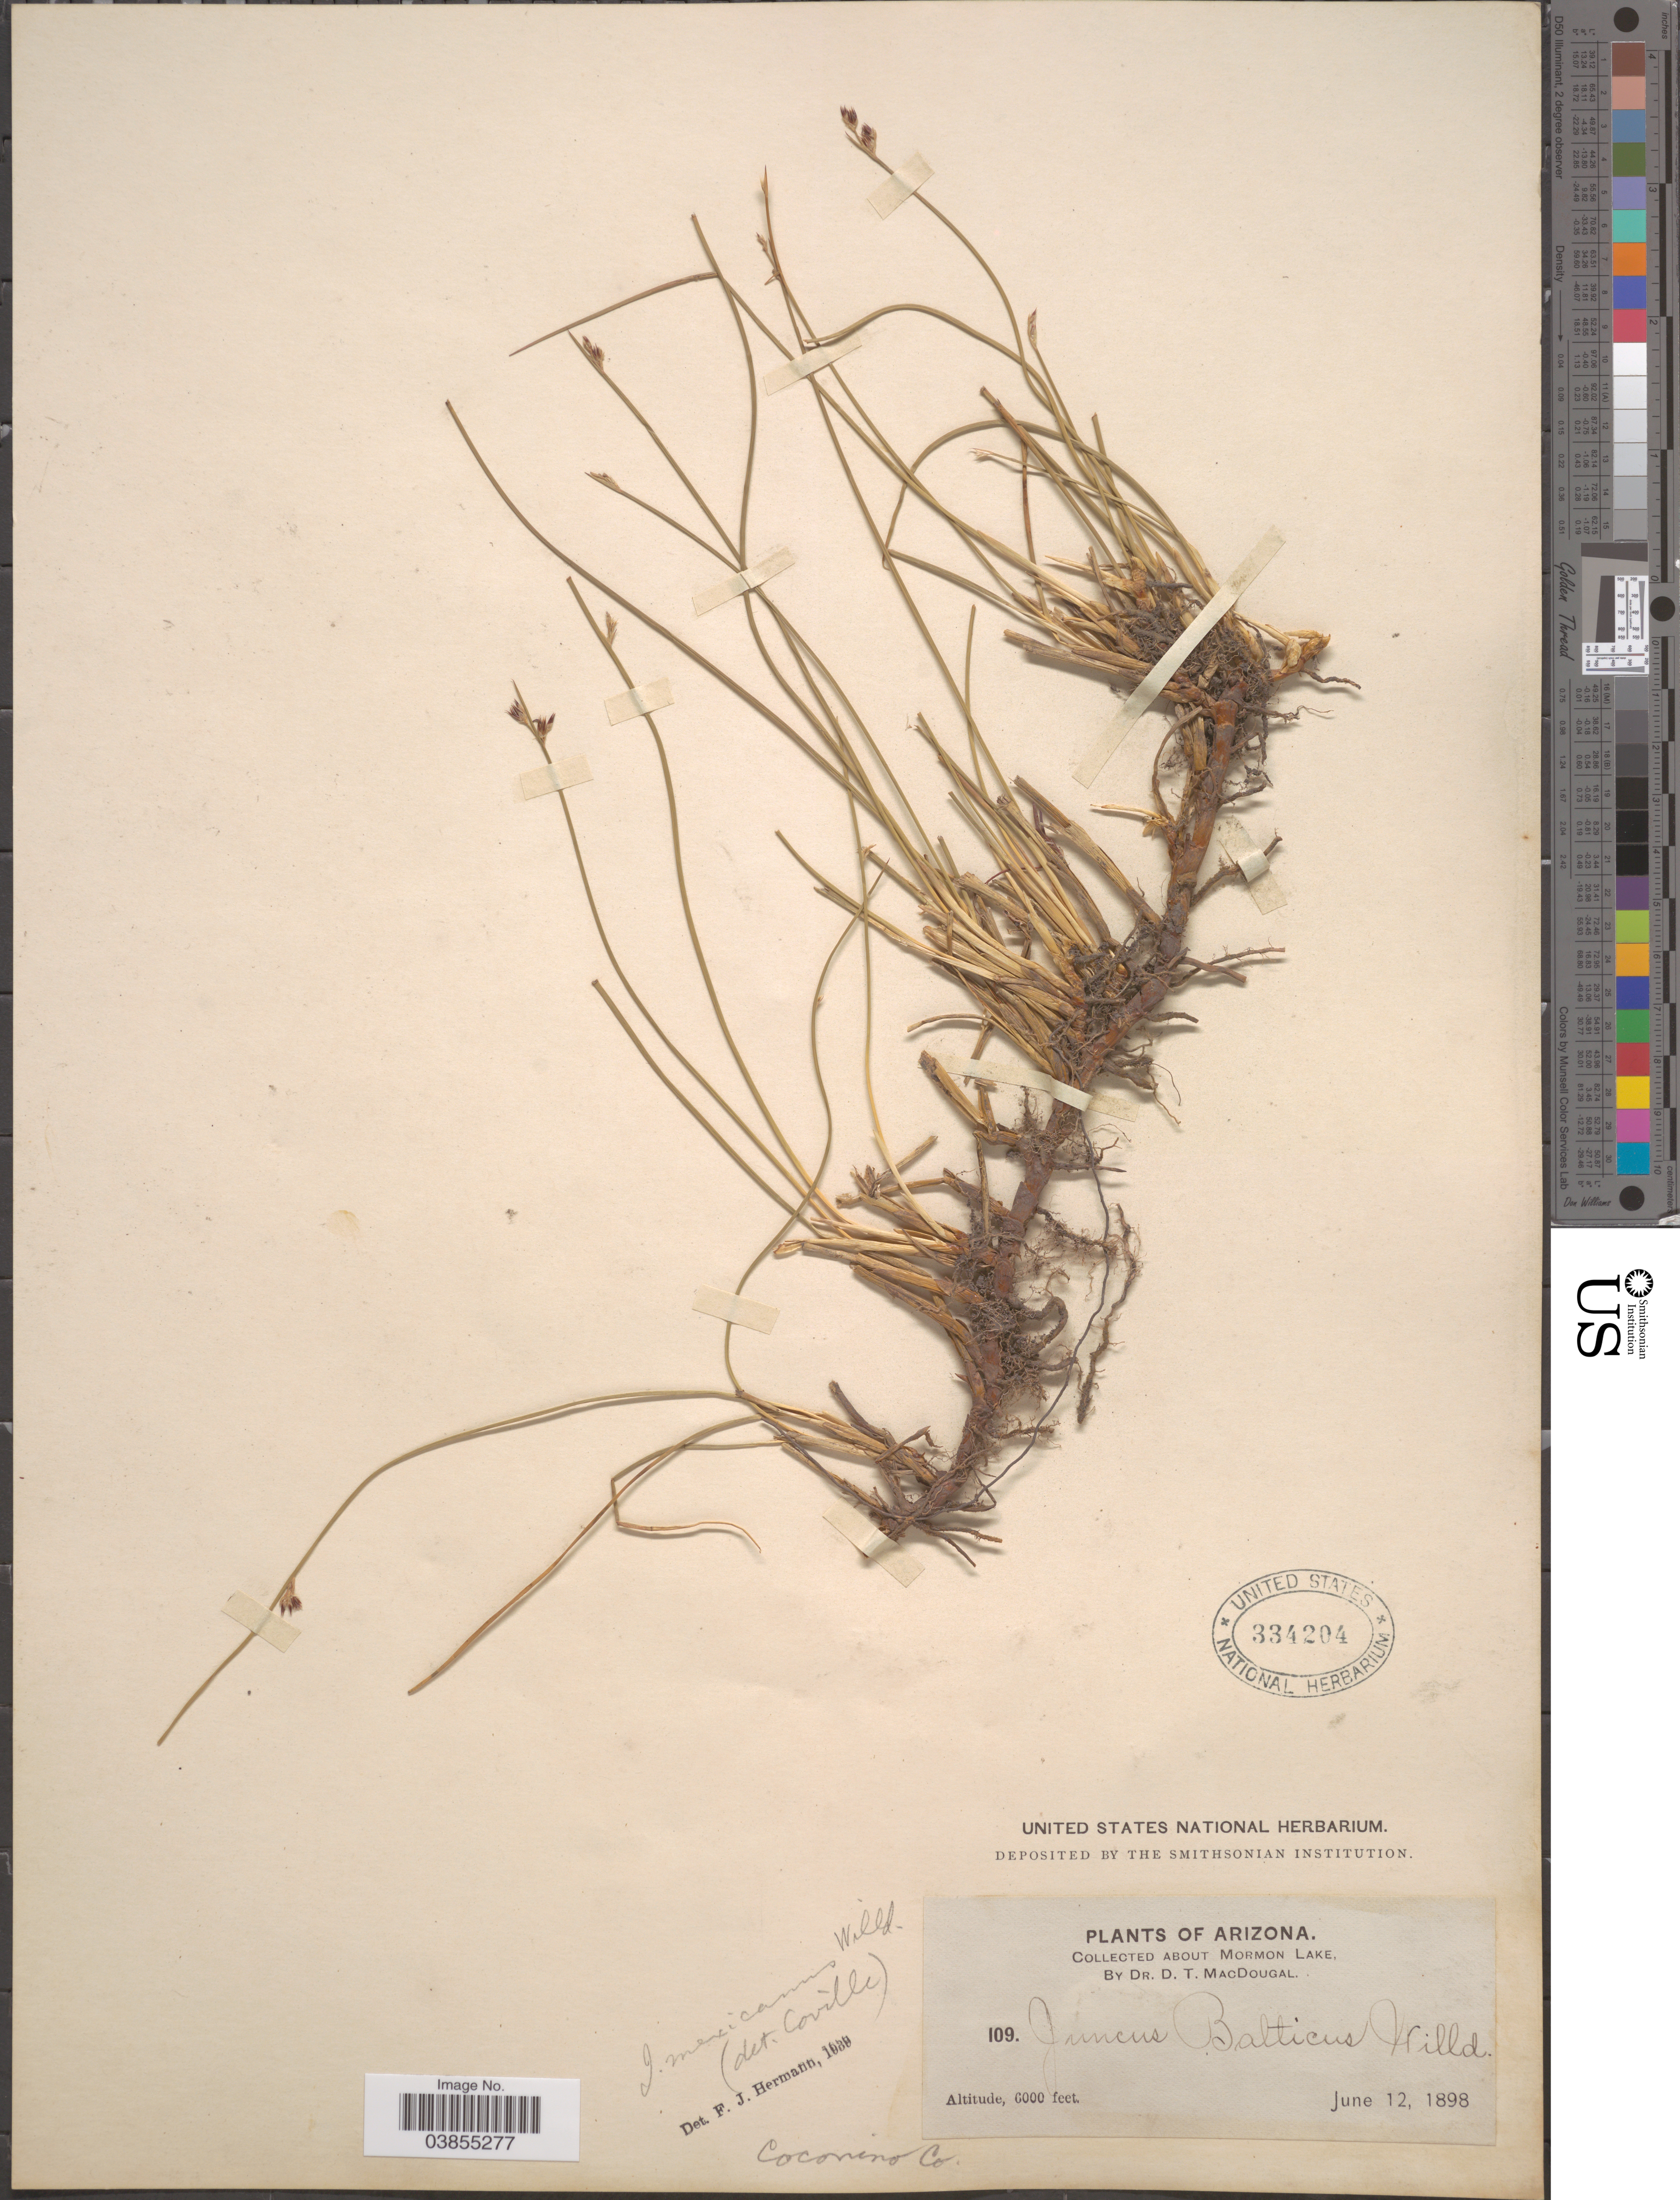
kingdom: Plantae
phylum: Tracheophyta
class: Liliopsida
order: Poales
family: Juncaceae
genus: Juncus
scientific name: Juncus mexicanus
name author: Willd. ex Schult. & Schult. f.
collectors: D. T. MacDougal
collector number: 109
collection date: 1898-06-12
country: United States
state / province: Arizona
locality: About Mormon Lake.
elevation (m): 1829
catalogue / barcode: US 334204